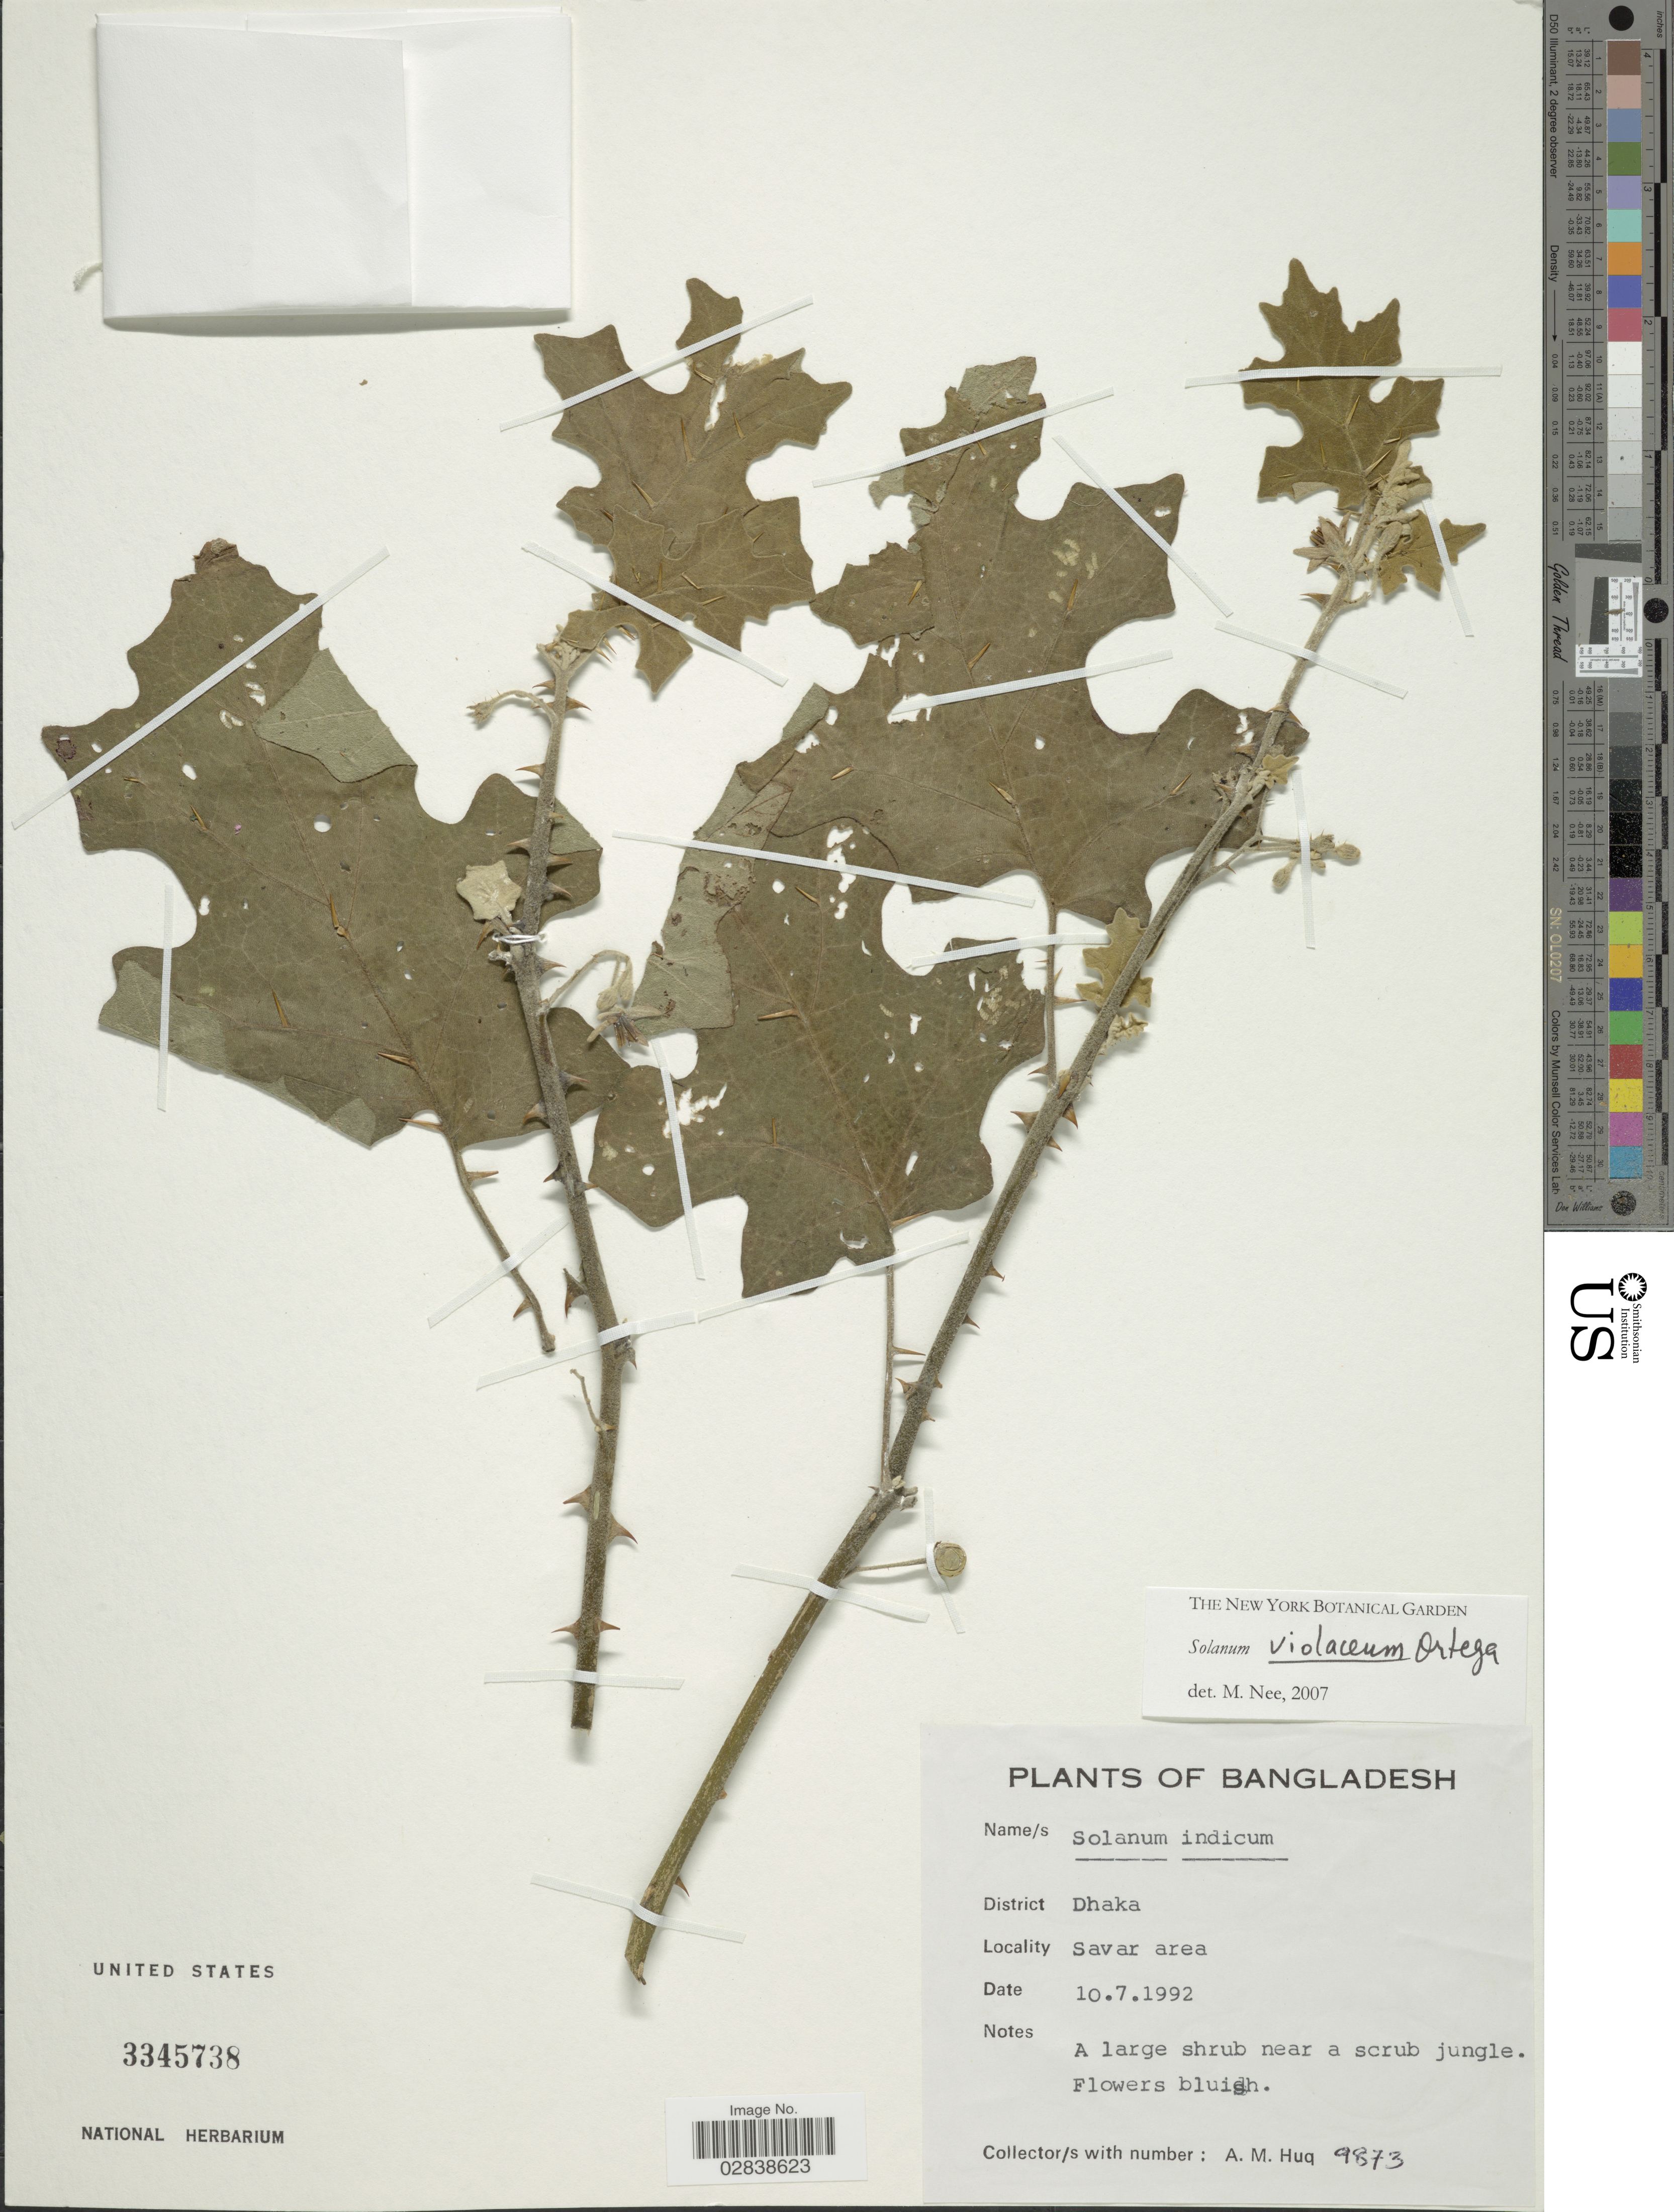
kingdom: Plantae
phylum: Tracheophyta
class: Magnoliopsida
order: Solanales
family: Solanaceae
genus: Solanum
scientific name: Solanum violaceum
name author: Ortega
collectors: A. M. Huq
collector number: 9873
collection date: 1992-07-10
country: Bangladesh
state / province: Dhaka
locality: District Dhaka, Savar area.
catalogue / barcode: US 3345738